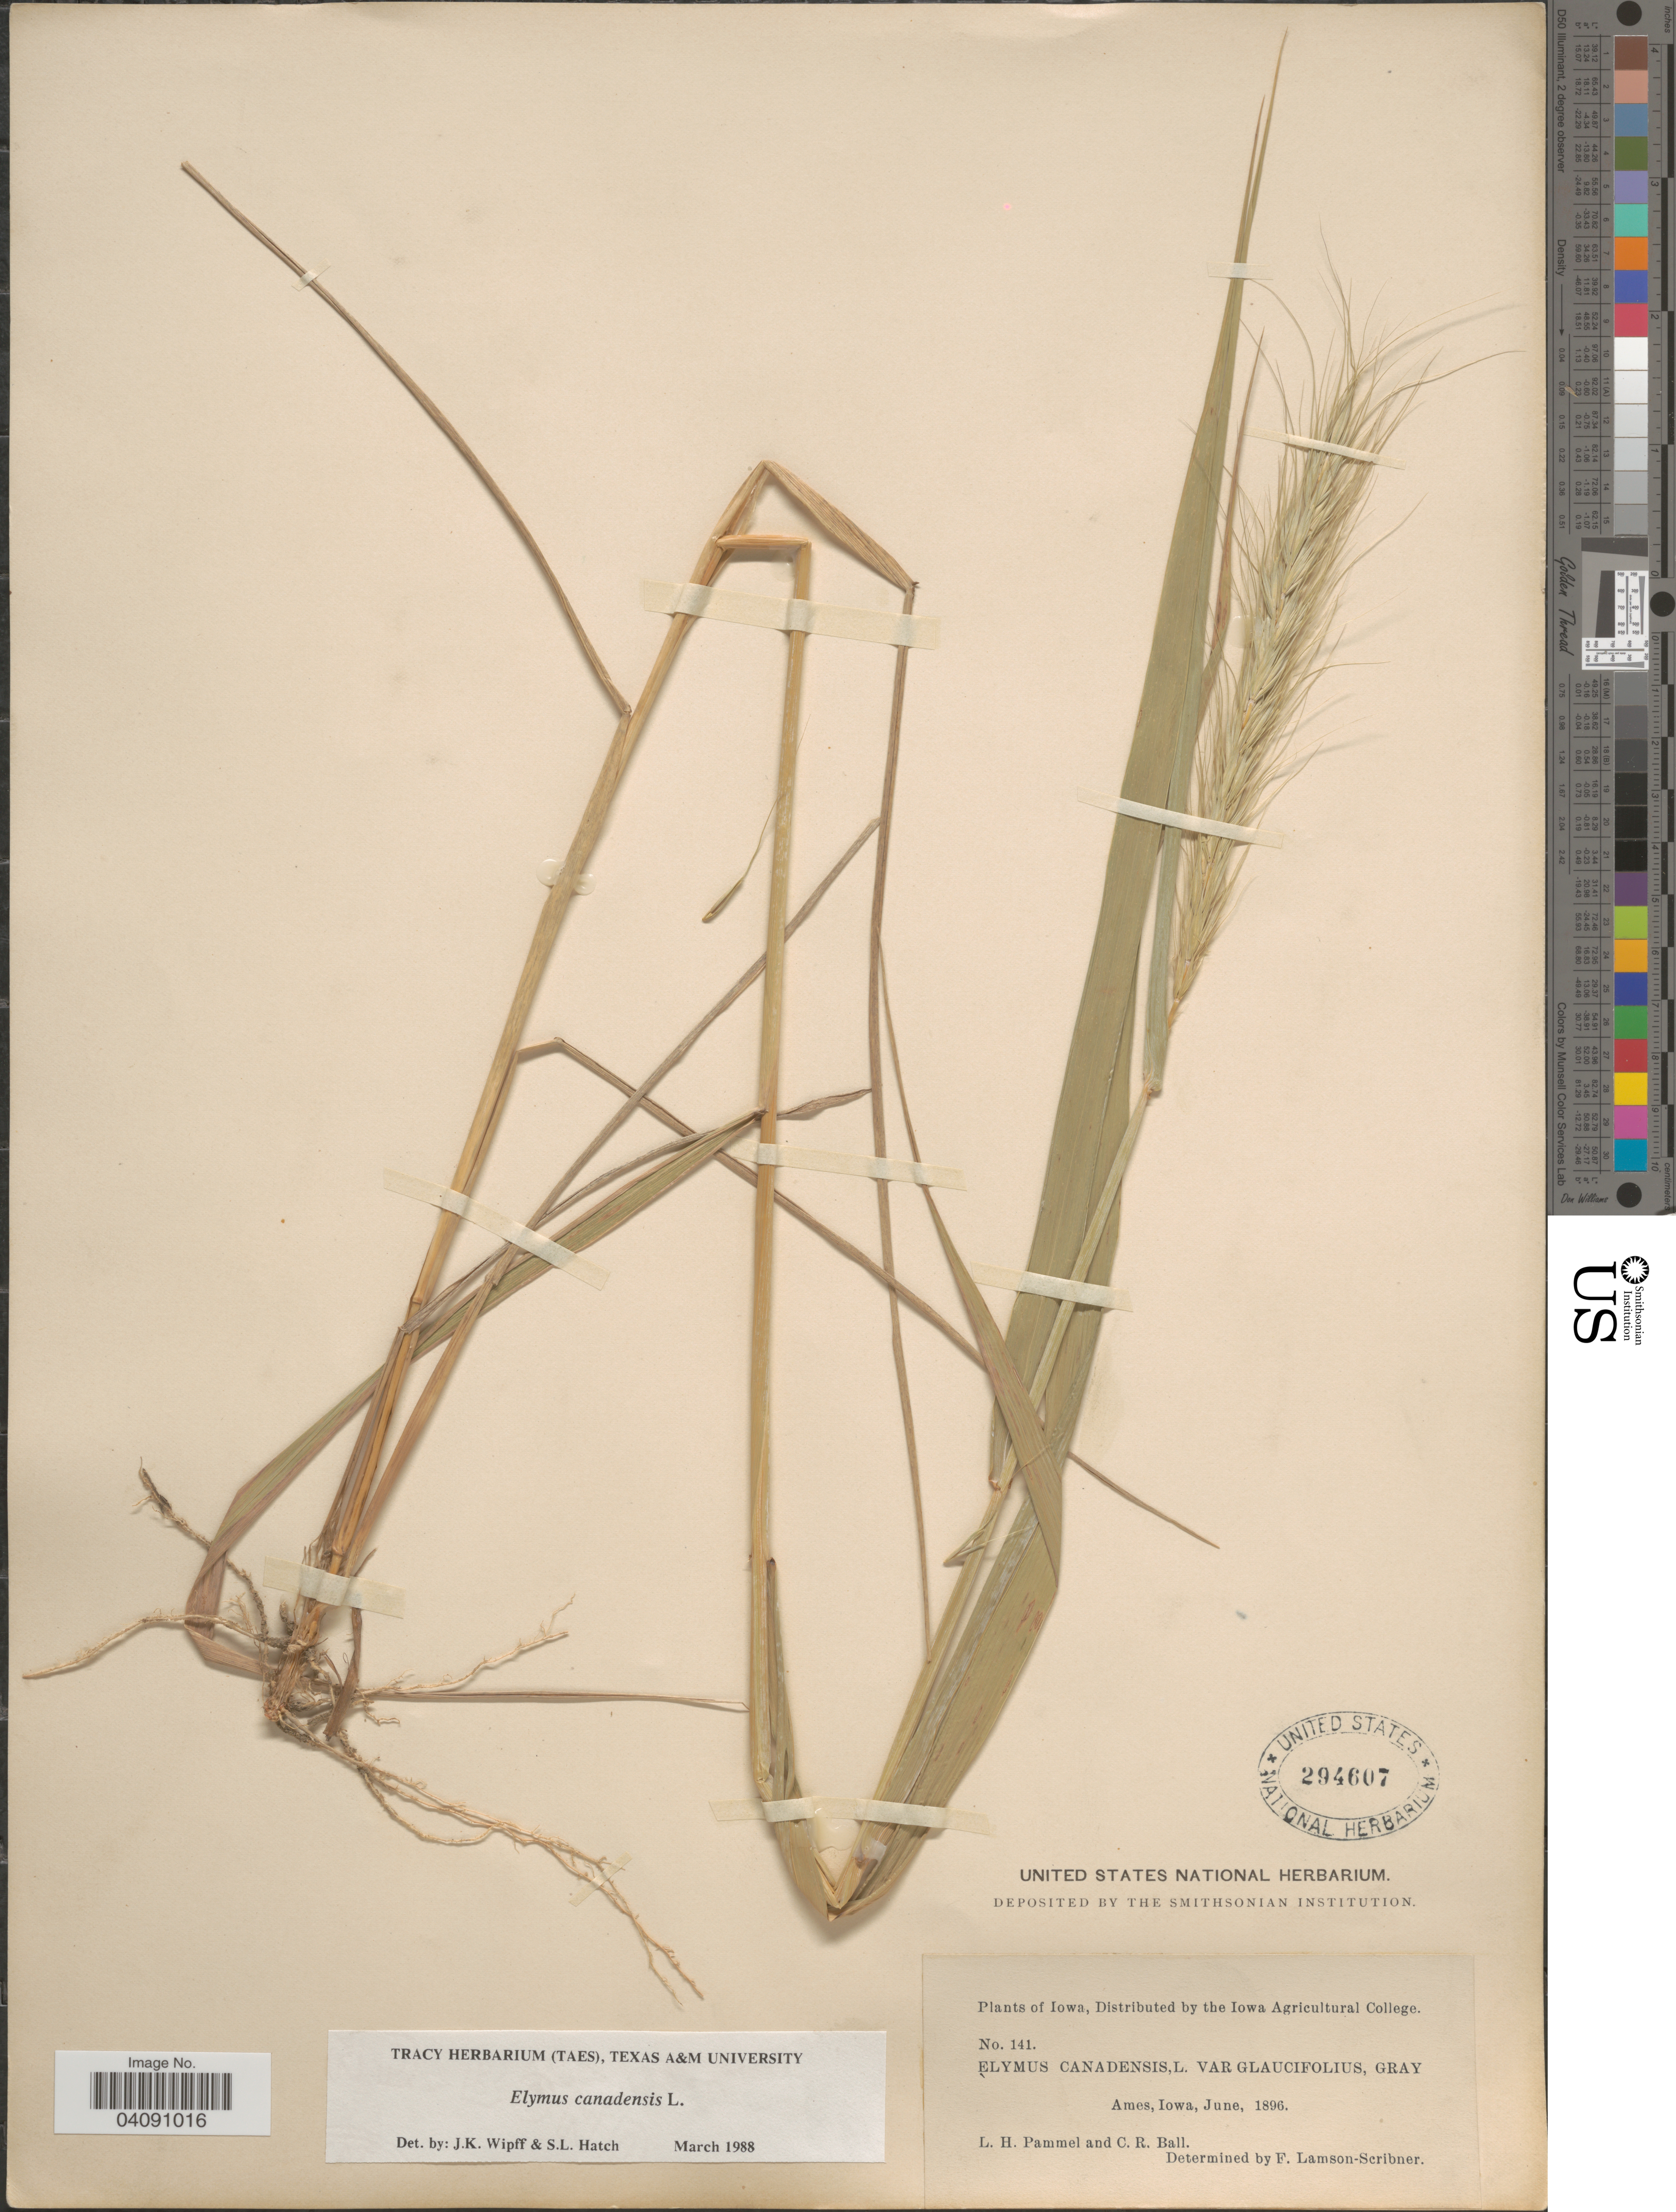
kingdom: Plantae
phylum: Tracheophyta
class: Liliopsida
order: Poales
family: Poaceae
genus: Elymus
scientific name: Elymus canadensis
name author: L.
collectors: L. Pammel & C. R. Ball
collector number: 141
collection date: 1896-06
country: United States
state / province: Iowa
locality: Ames.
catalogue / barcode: US 294607